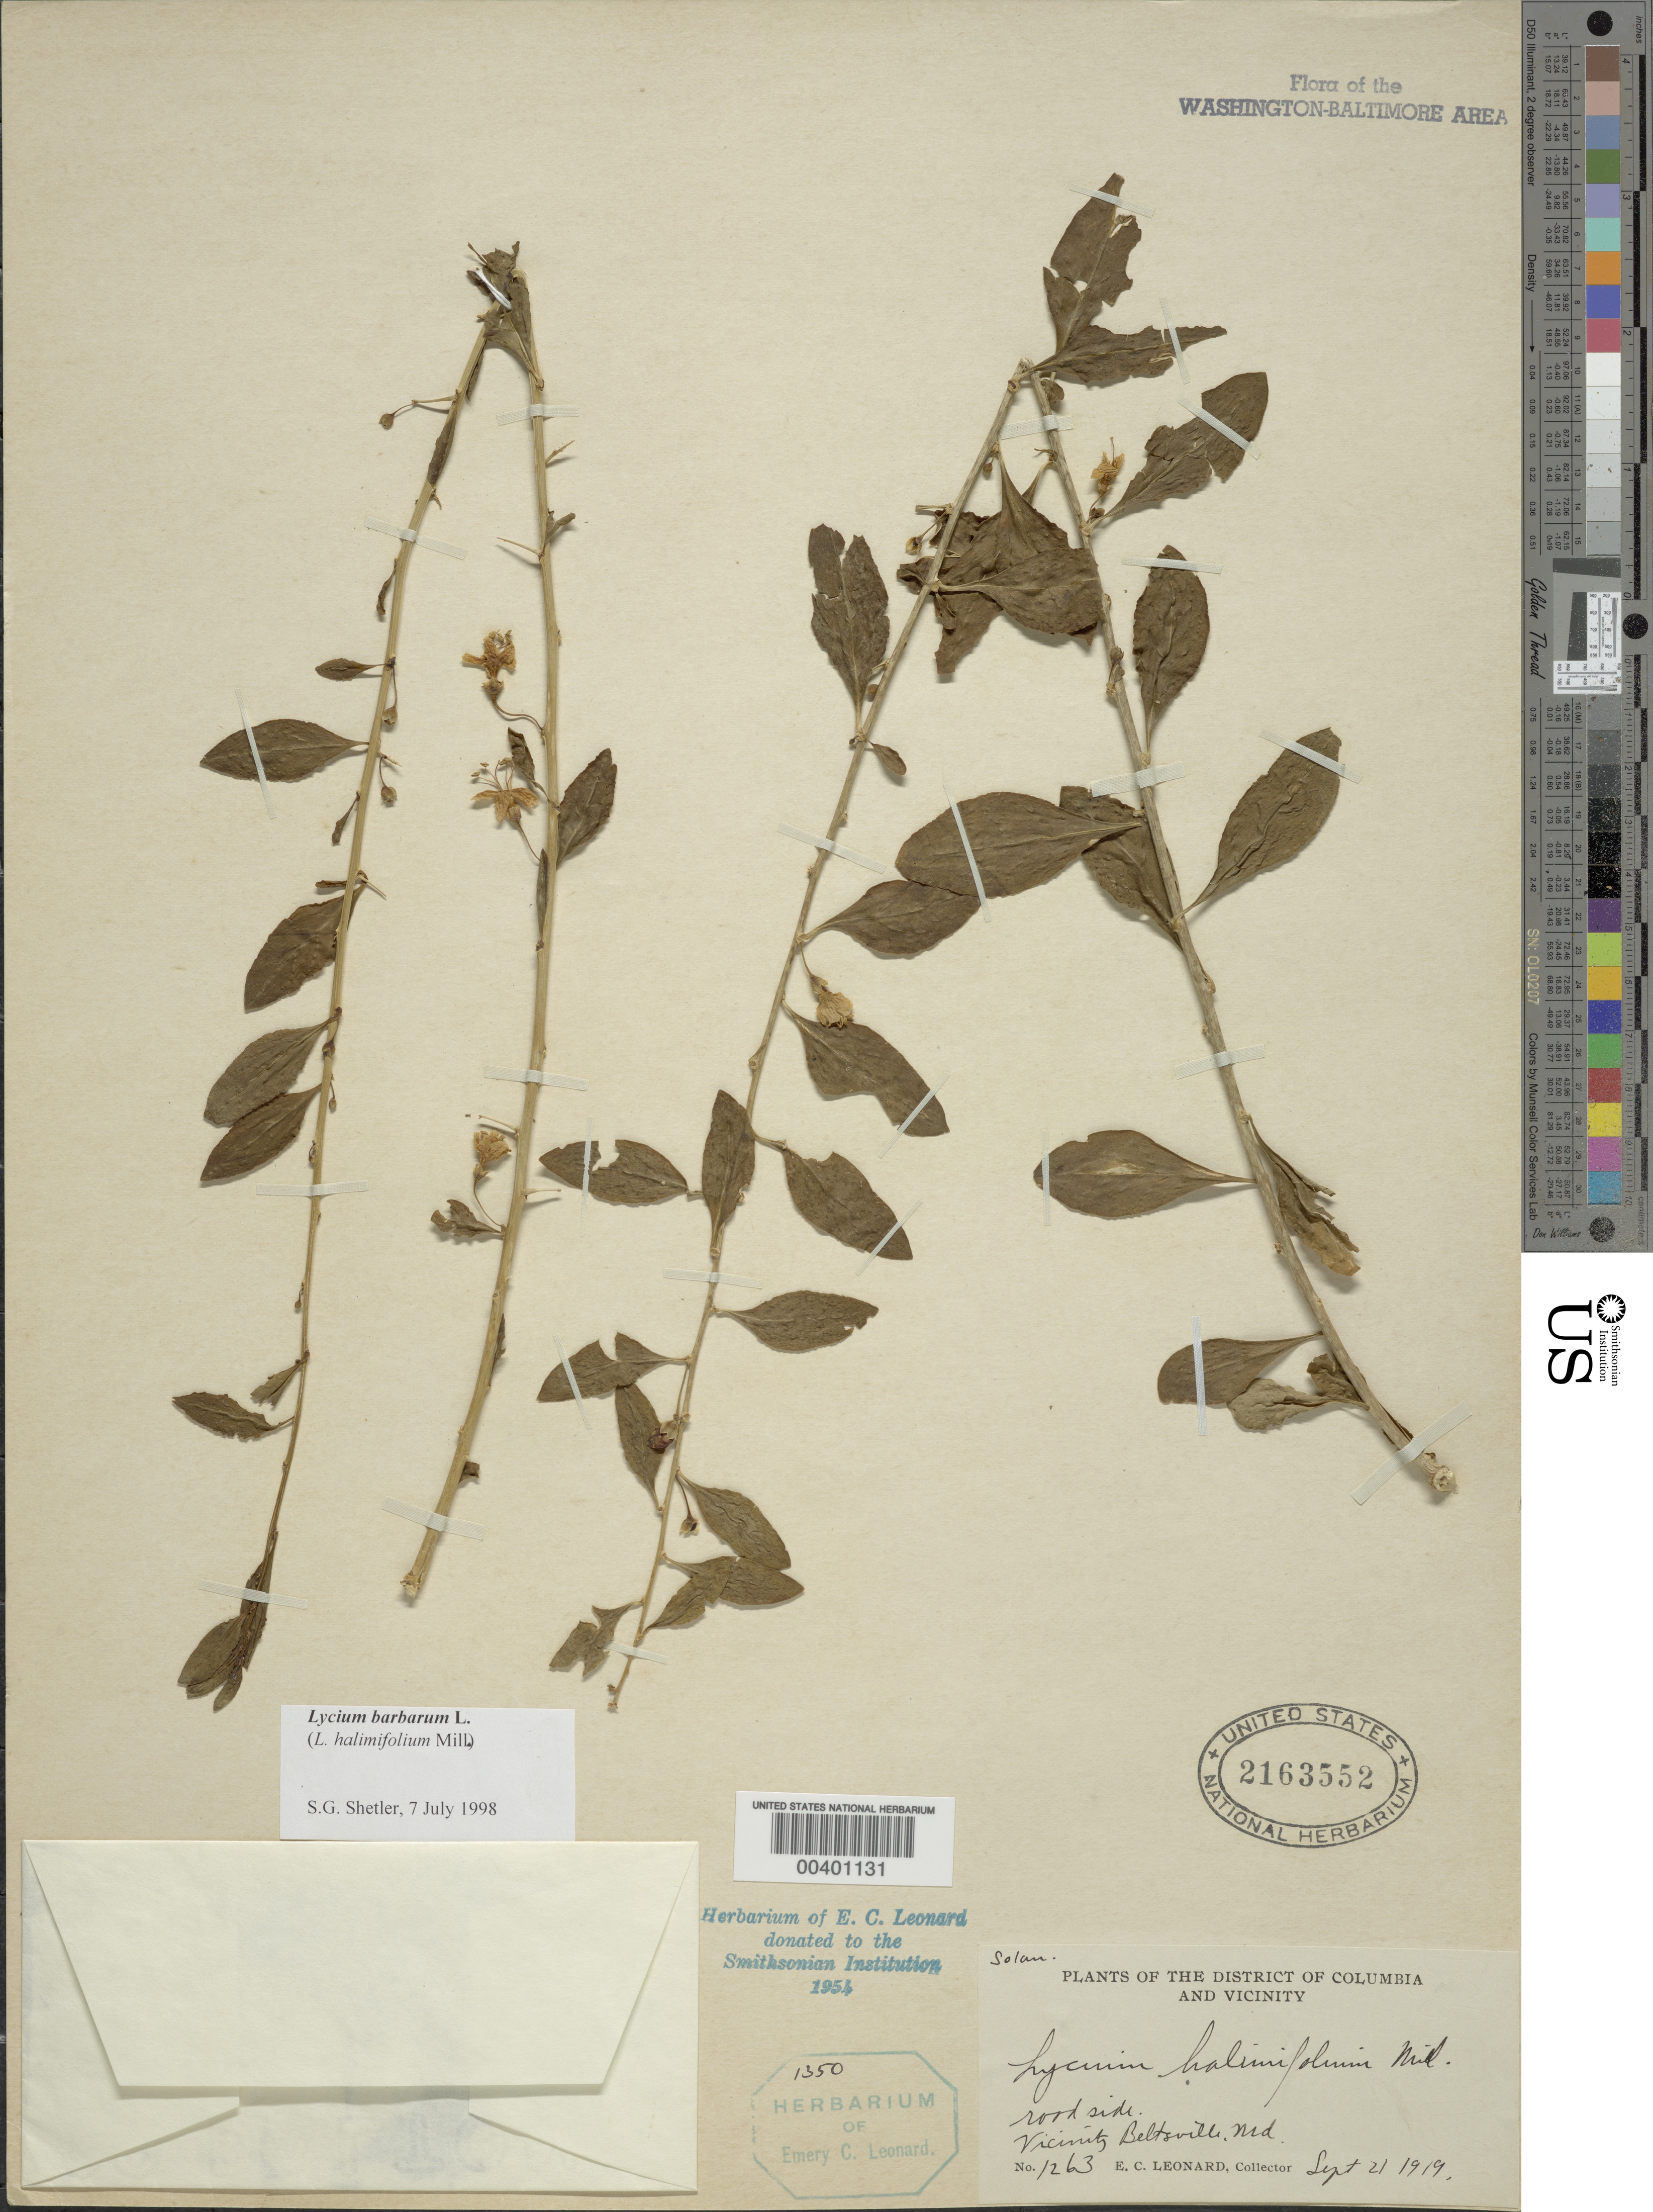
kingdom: Plantae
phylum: Tracheophyta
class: Magnoliopsida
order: Solanales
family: Solanaceae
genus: Lycium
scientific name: Lycium barbarum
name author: L.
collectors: E. C. Leonard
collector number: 1263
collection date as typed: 21 Sep 1919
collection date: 1919-09-21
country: United States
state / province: Maryland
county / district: Prince George's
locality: Roadside, Beltsville vicinity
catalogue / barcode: US 2163552